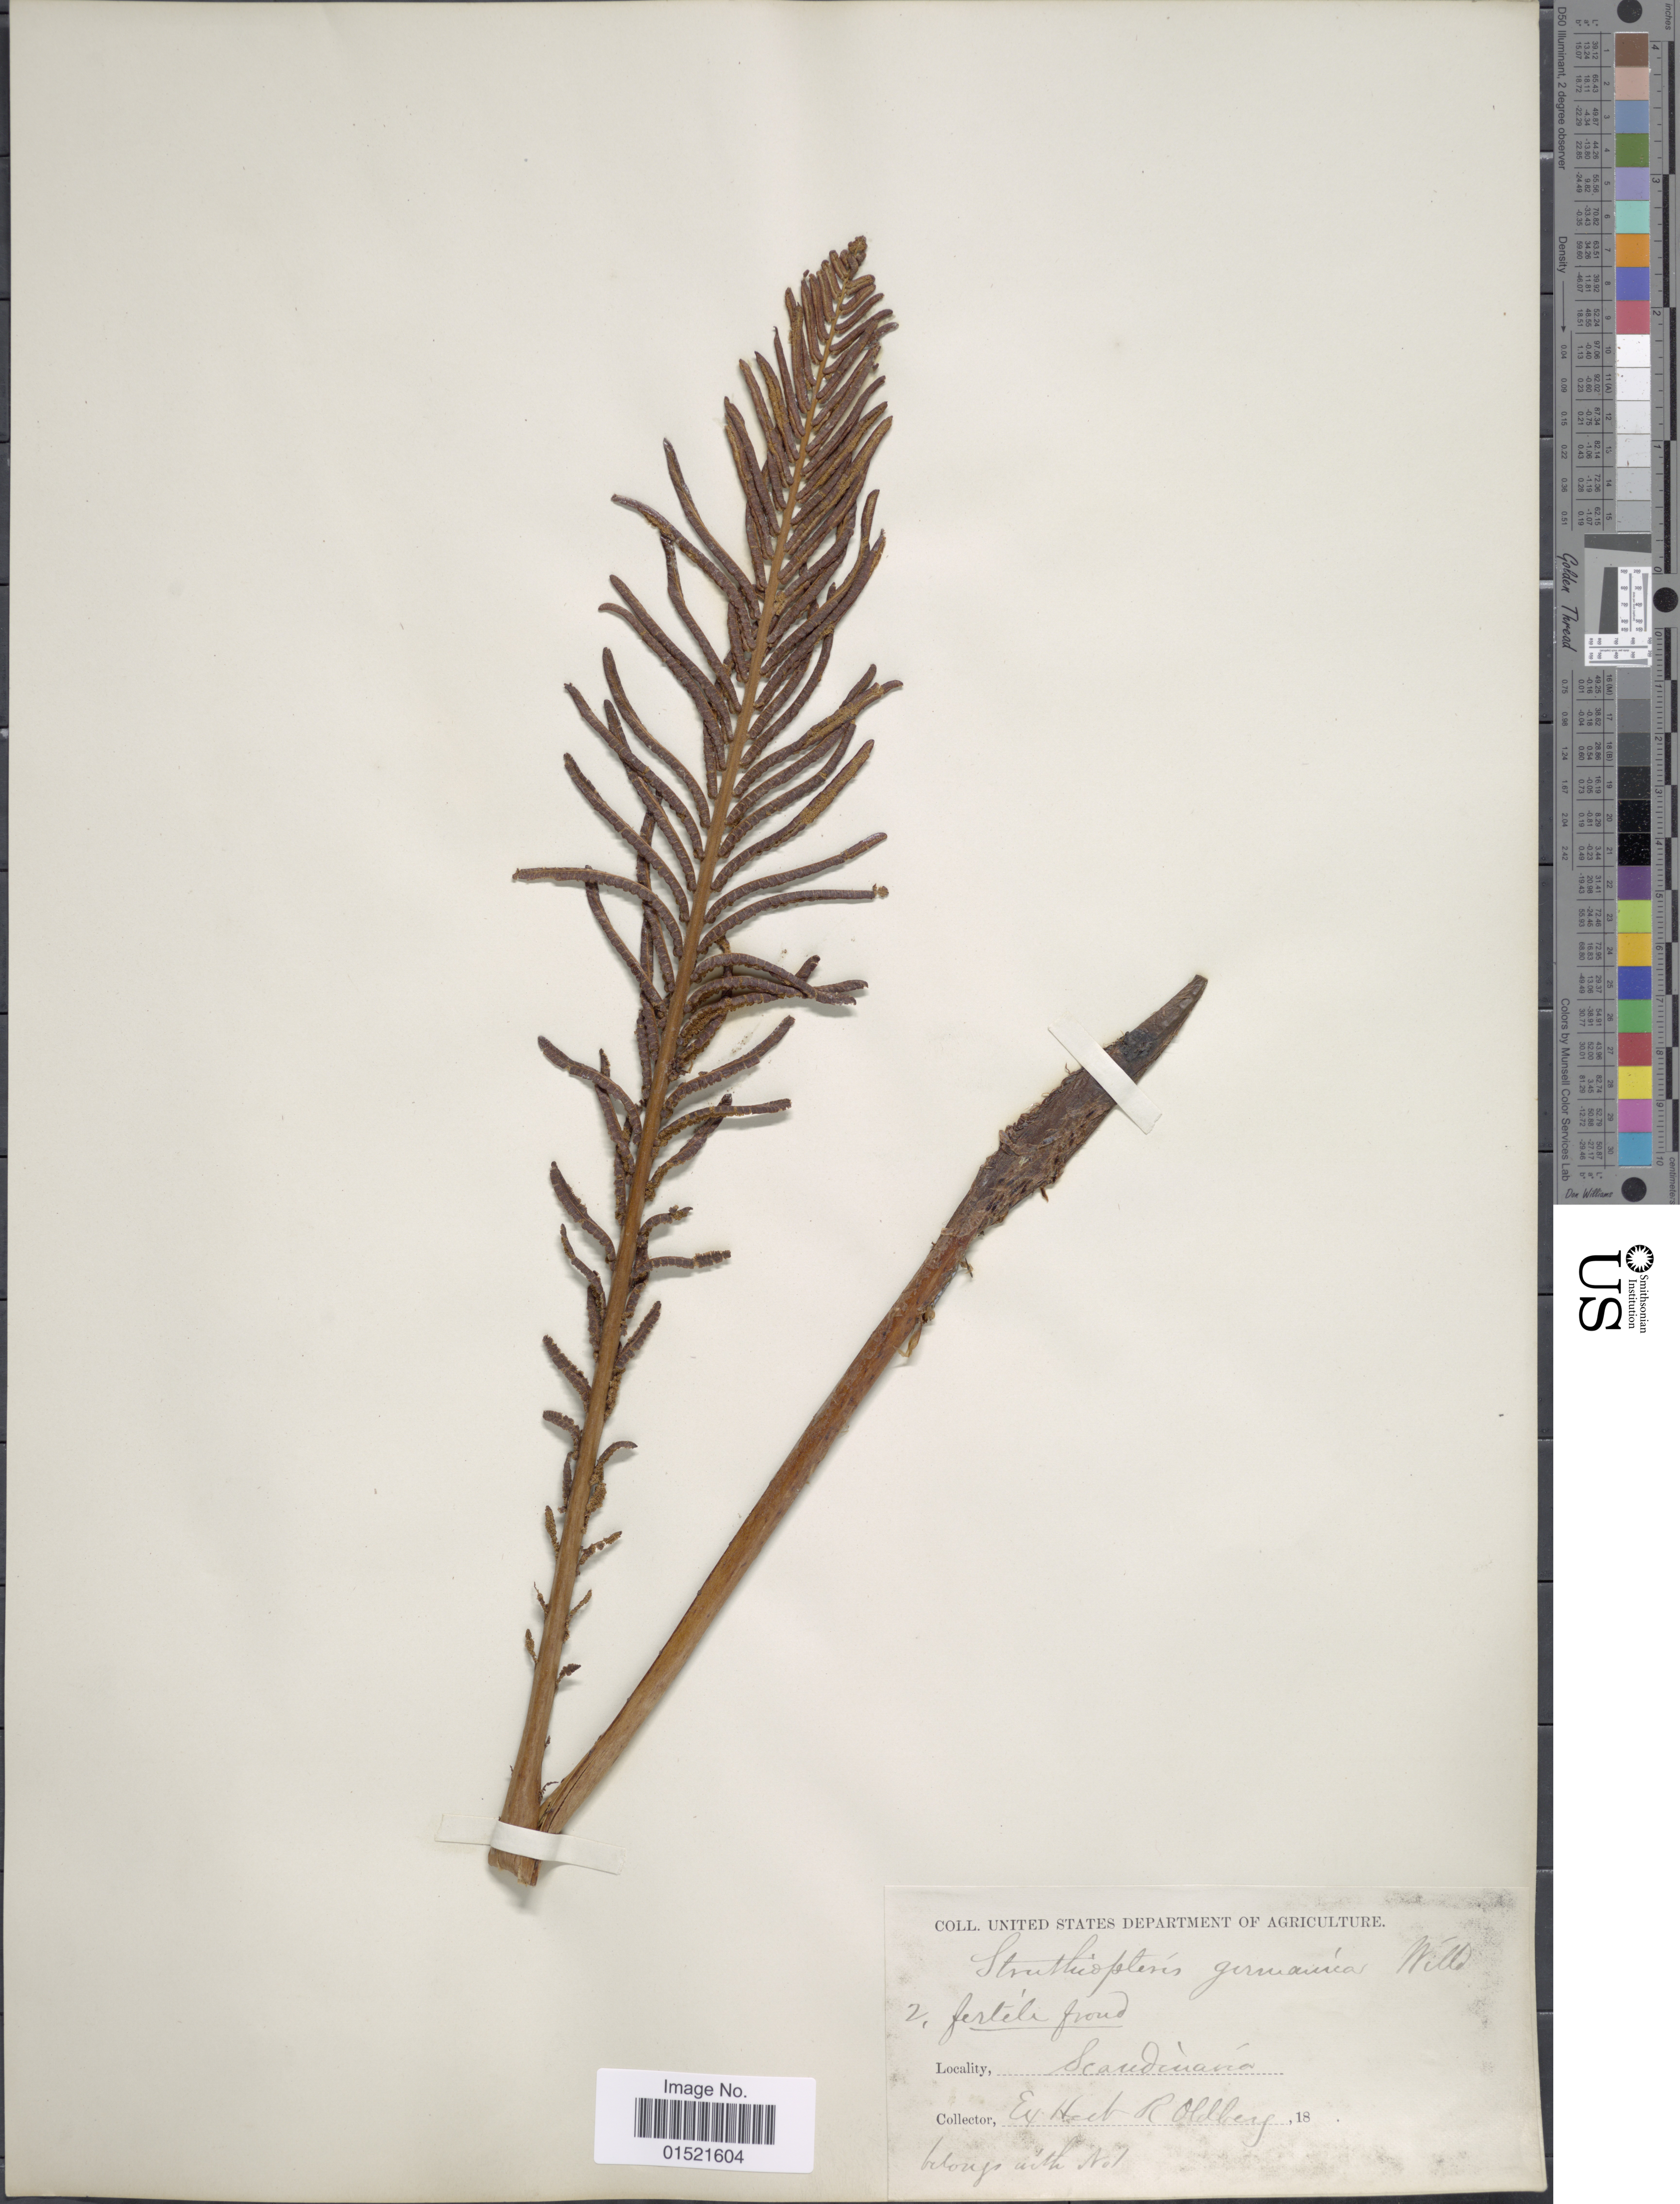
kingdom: Plantae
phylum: Tracheophyta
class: Polypodiopsida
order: Polypodiales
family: Onocleaceae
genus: Matteuccia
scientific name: Matteuccia struthiopteris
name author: (L.) Tod.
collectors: ex herb. R. Oldberg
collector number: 1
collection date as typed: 18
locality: Scandinavia